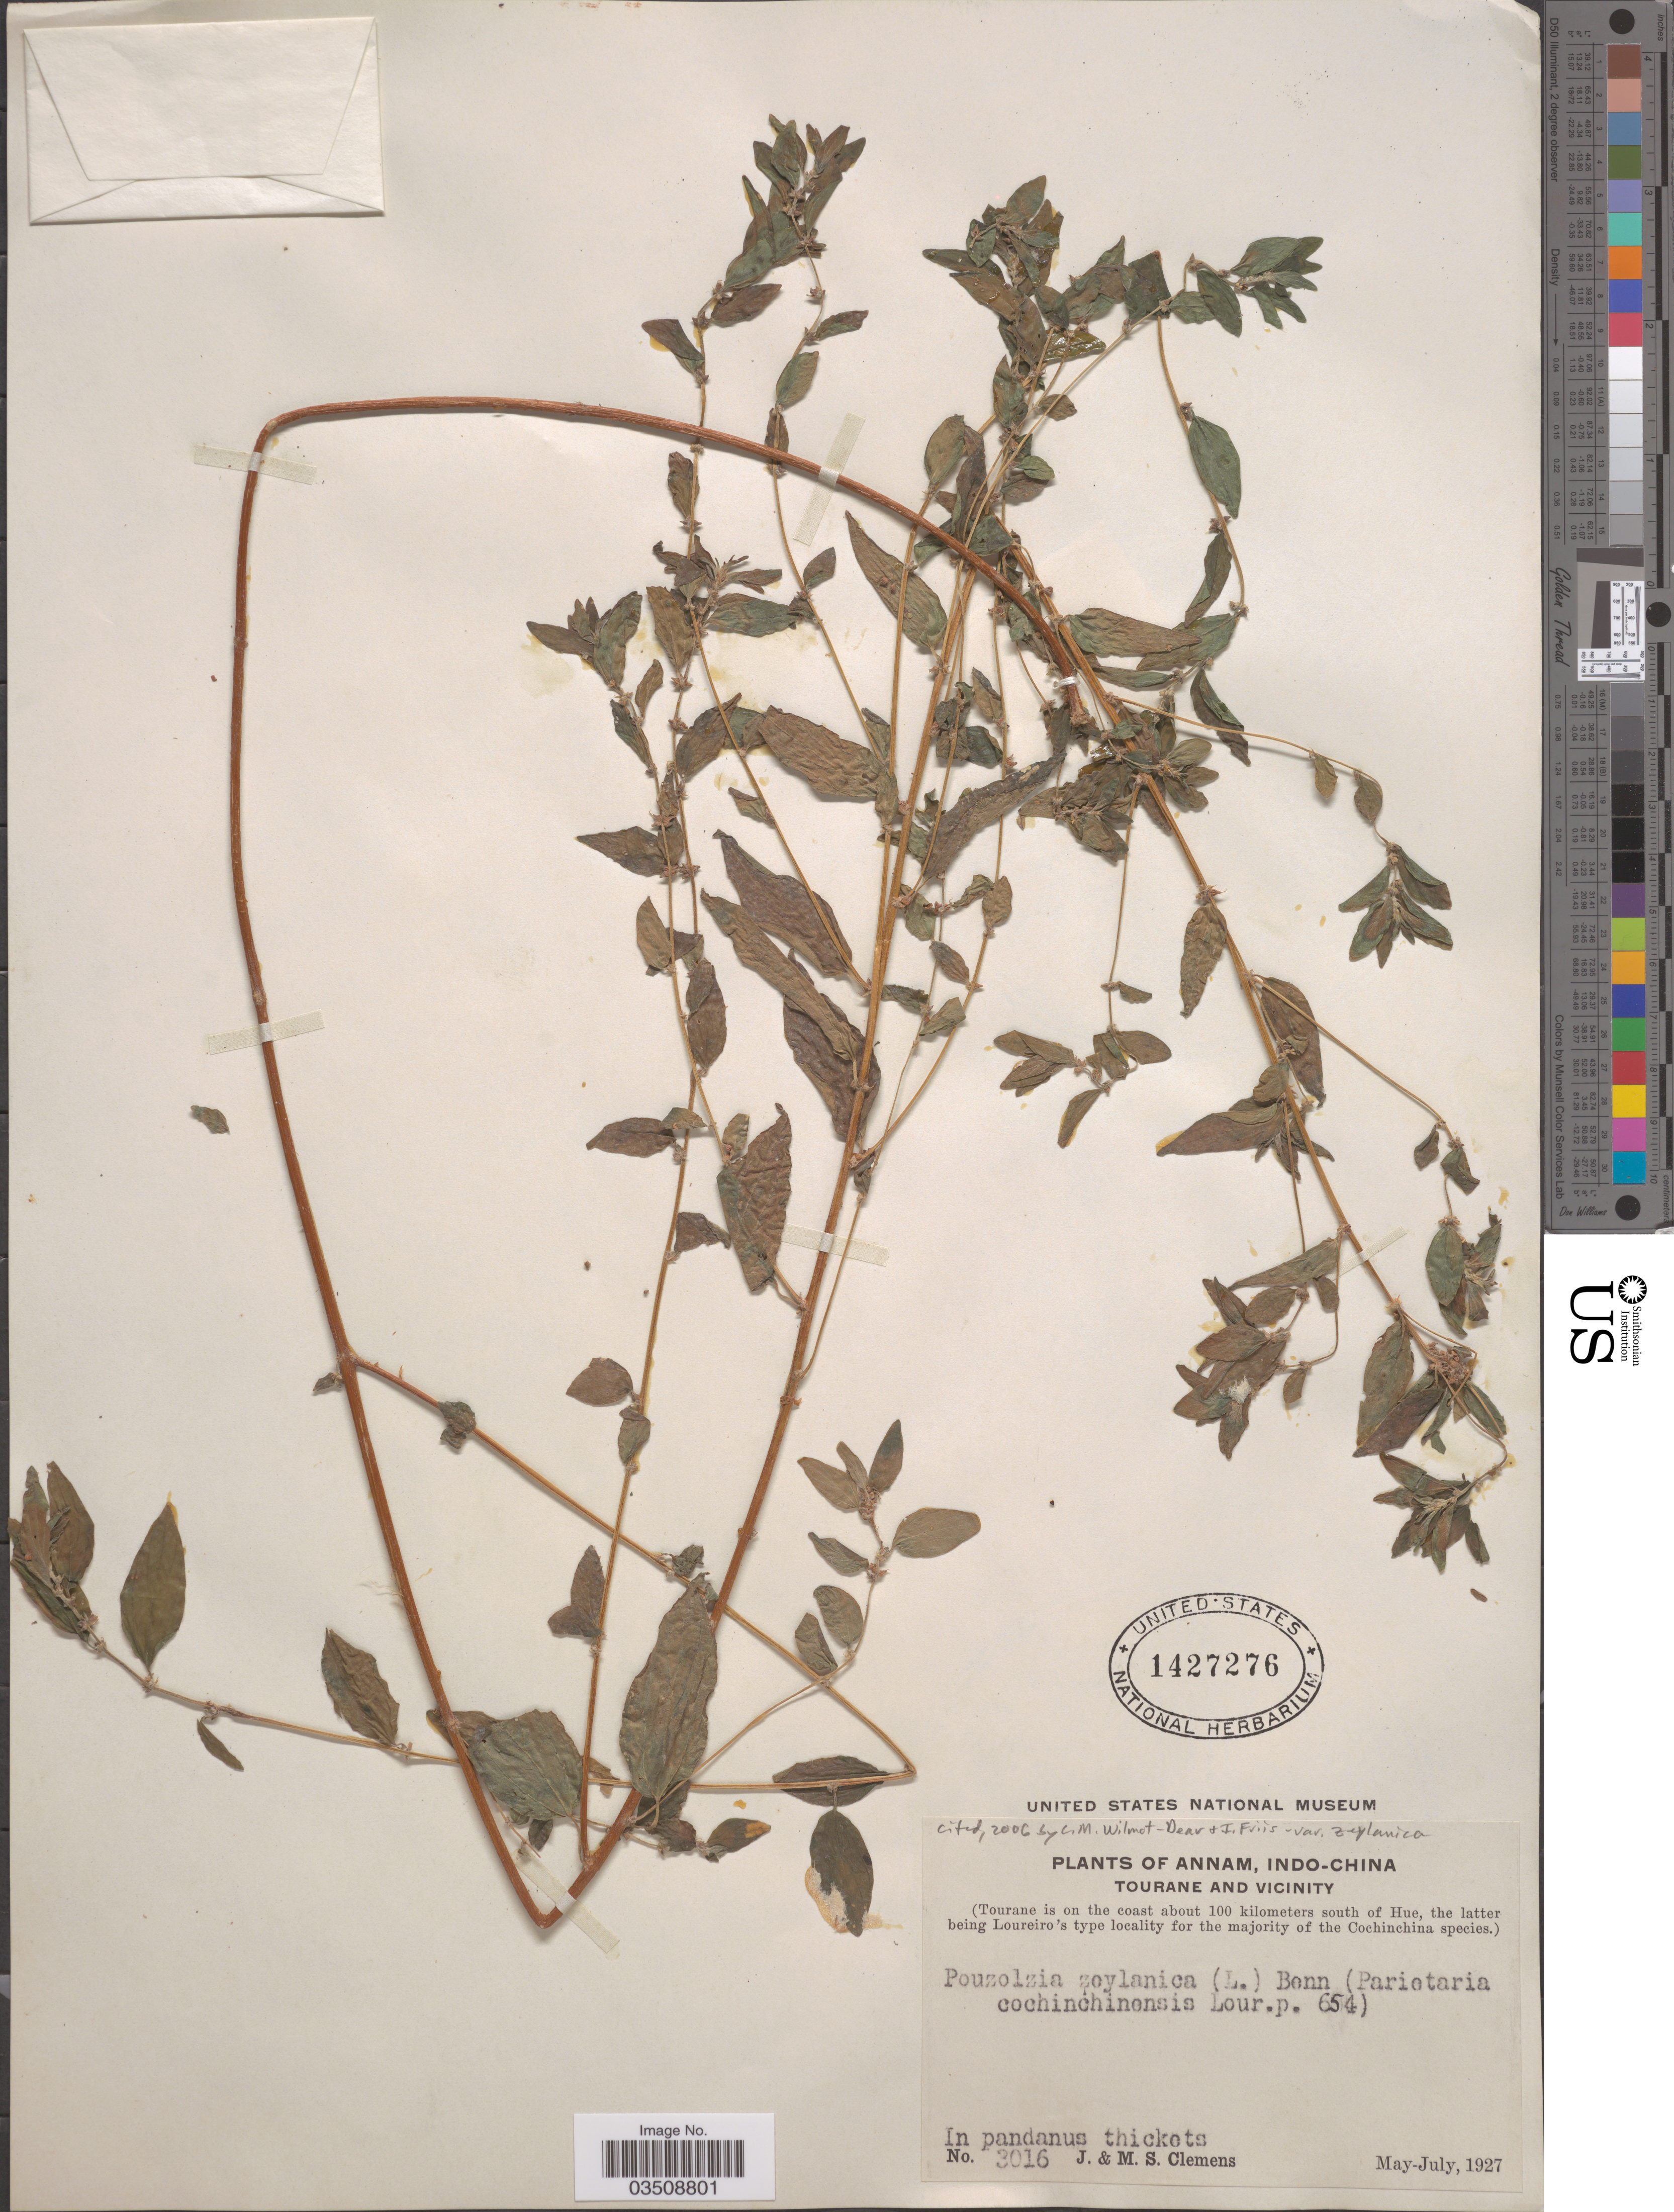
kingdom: Plantae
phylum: Tracheophyta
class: Magnoliopsida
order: Rosales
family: Urticaceae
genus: Pouzolzia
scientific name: Pouzolzia zeylanica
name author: (L.) Benn.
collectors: J. Clemens & M. S. Clemens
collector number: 3016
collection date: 1927-05/1927-07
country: Vietnam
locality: Annam. Tourane and Vicinity. Tourane is on the coast about 100 kilometers south of Hue.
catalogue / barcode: US 1427276